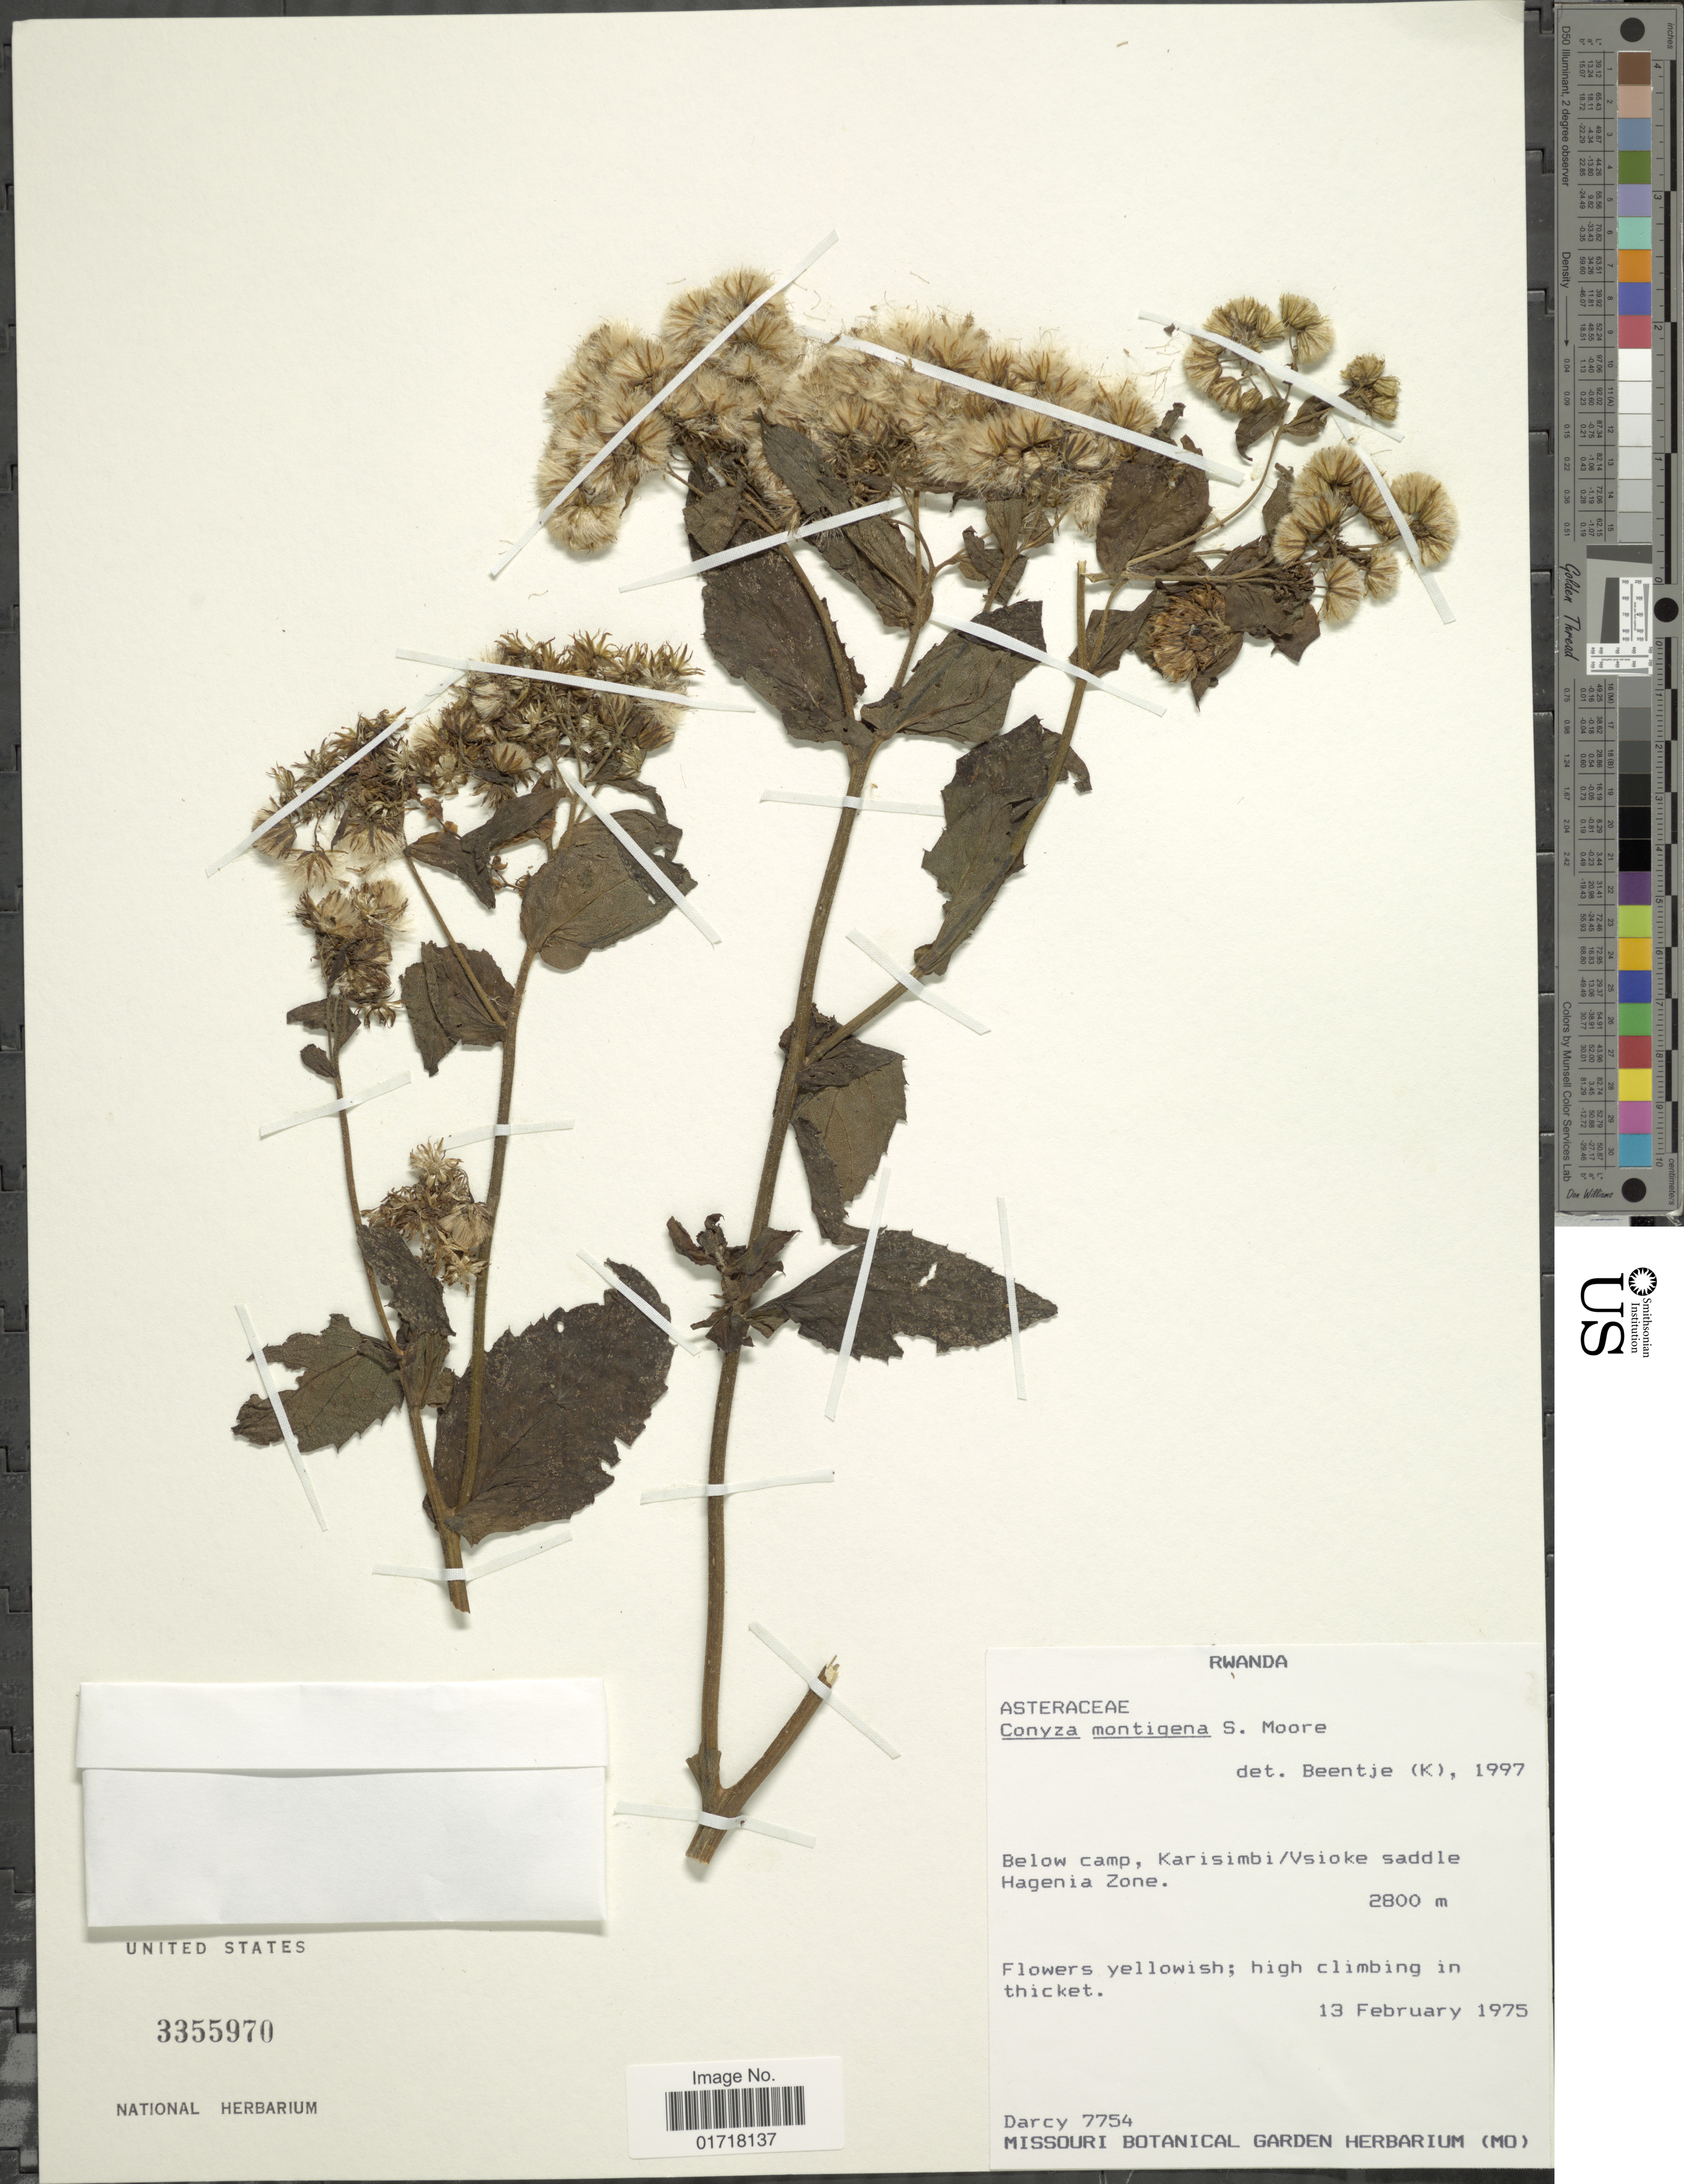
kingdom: Plantae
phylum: Tracheophyta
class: Magnoliopsida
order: Asterales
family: Asteraceae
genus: Conyza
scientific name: Conyza montigena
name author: S. Moore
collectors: Darcy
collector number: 7754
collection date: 1975-02-13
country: Rwanda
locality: Below camp, Karisimbi/Vsioke saddle Hagenia Zone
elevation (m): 2800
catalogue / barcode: US 3355970